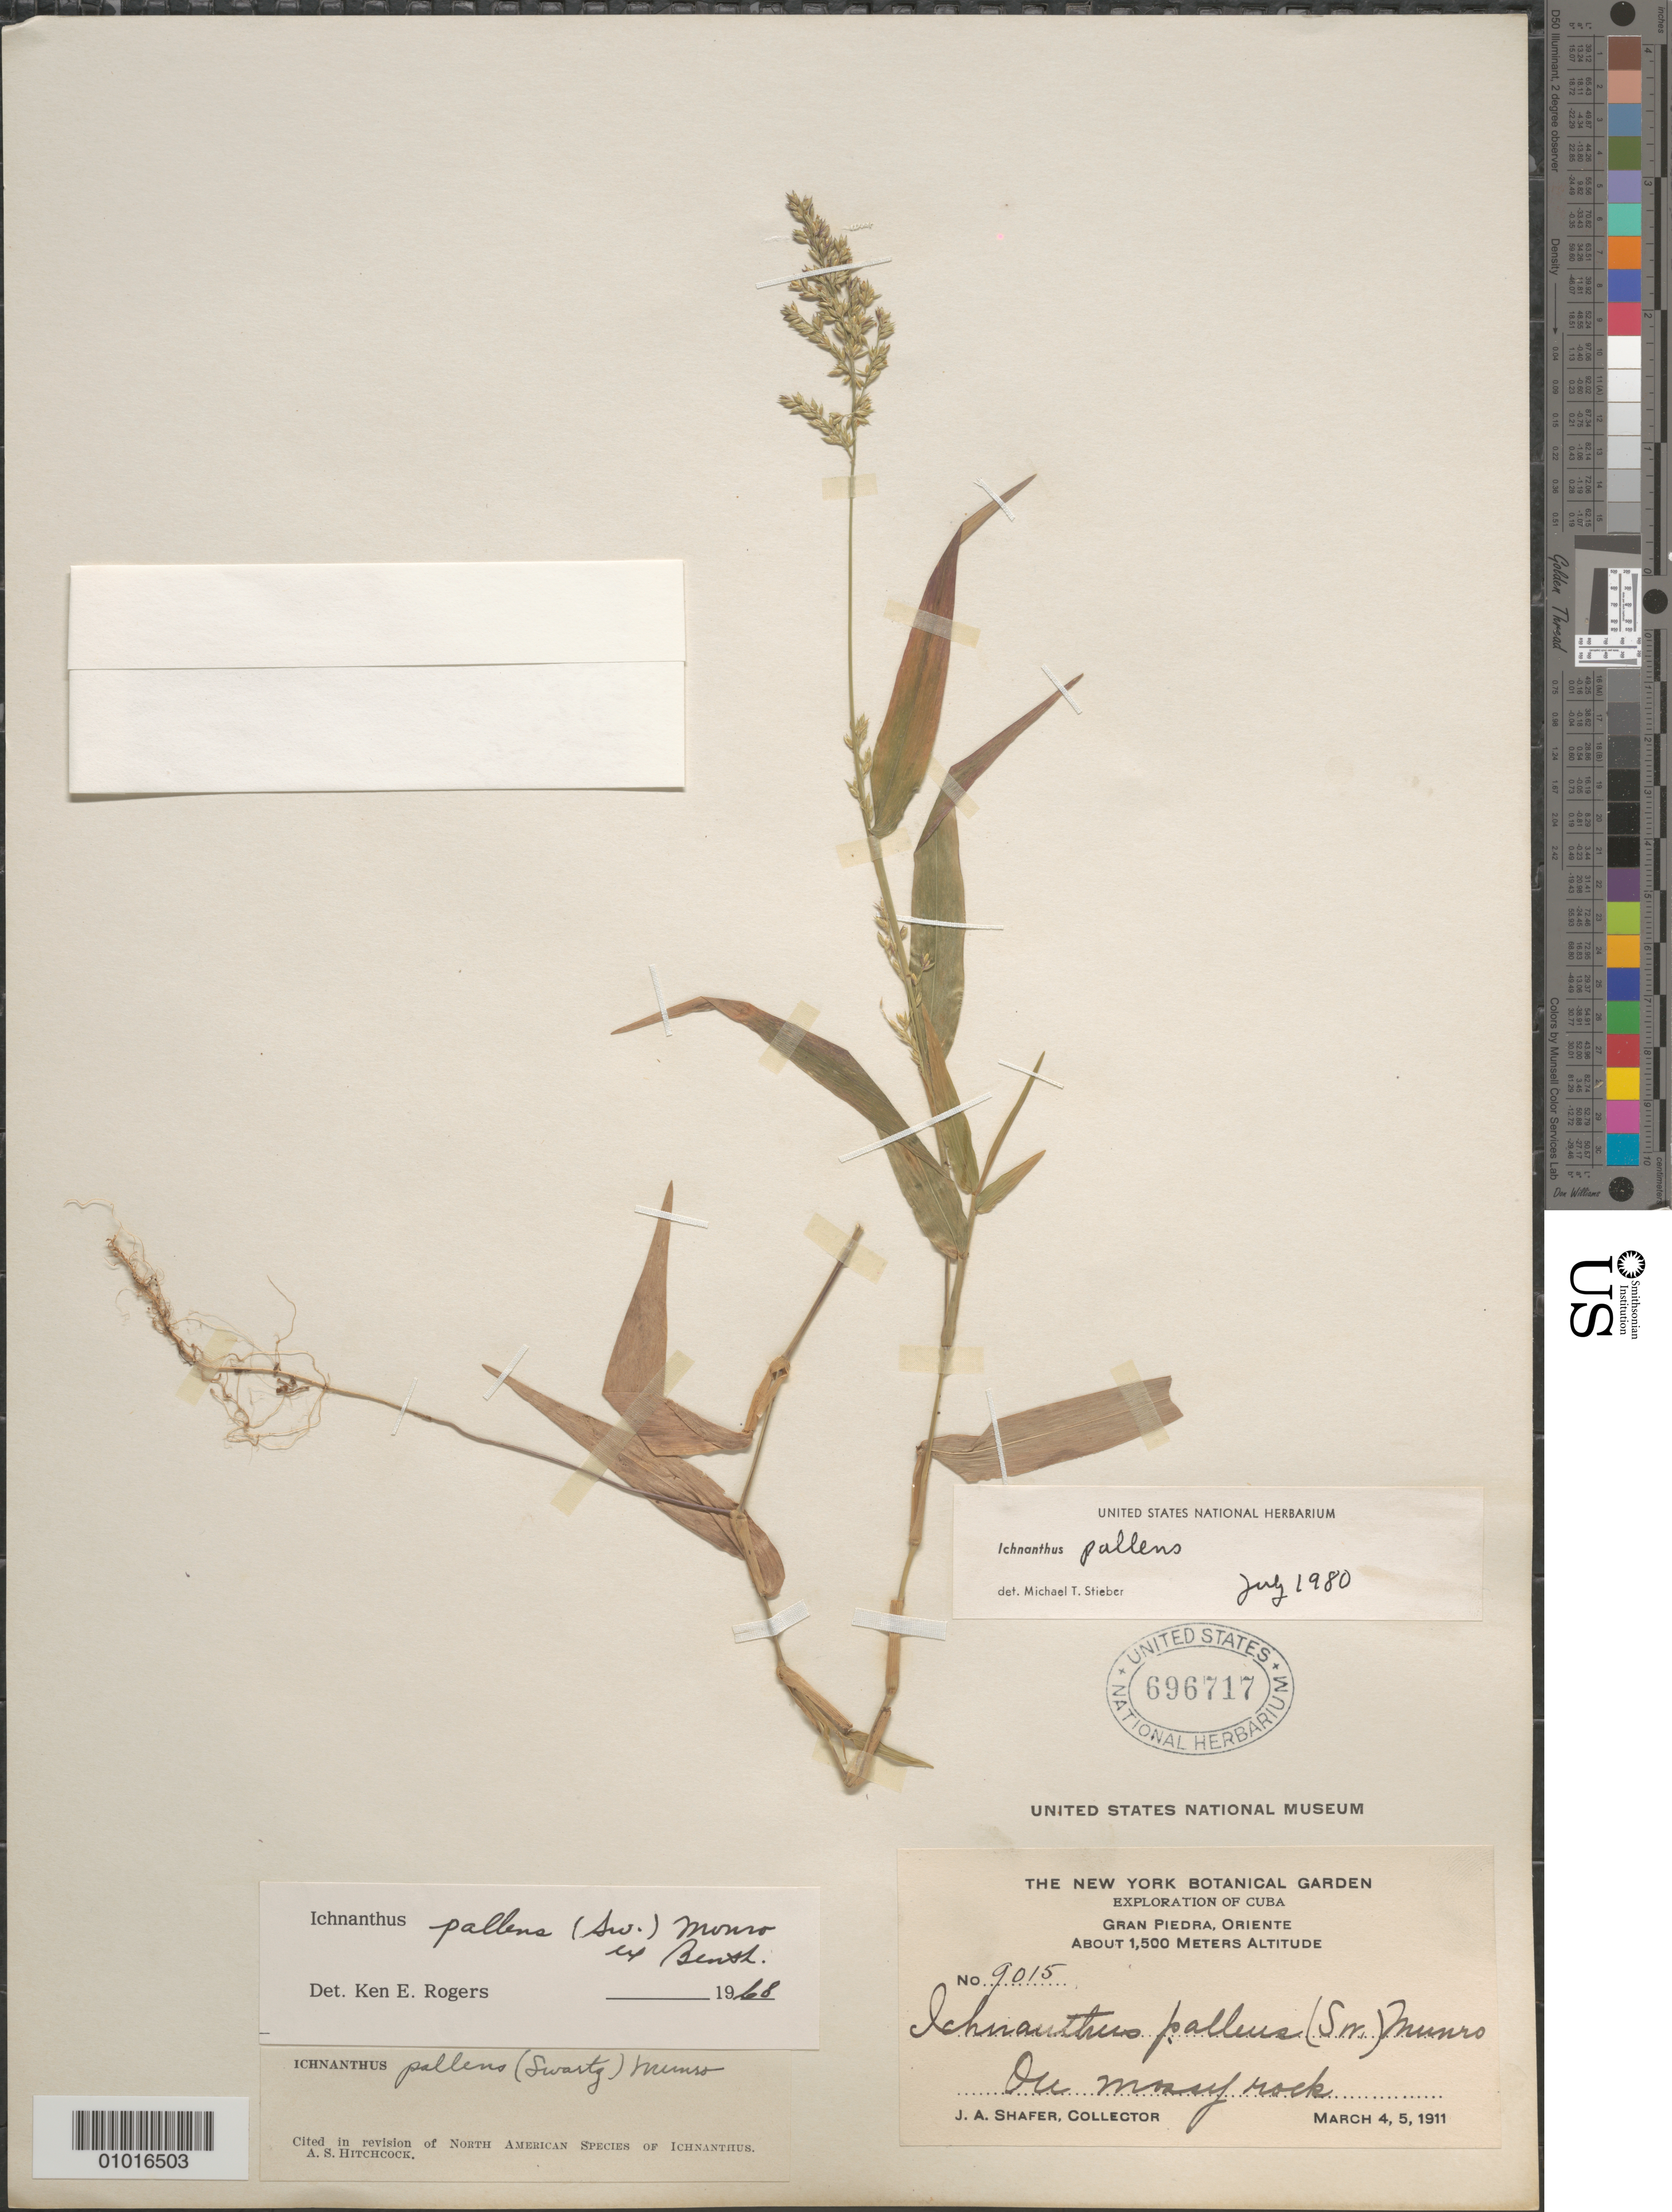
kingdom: Plantae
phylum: Tracheophyta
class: Liliopsida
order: Poales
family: Poaceae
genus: Ichnanthus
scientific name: Ichnanthus pallens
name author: (Sw.) Munro ex Benth.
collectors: J. A. Shafer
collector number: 9015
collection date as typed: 04 Mar 1911 to 05 Mar 1911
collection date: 1911-03-04/1911-03-05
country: Cuba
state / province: Oriente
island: Cuba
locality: Gran Piedra, on mossy rock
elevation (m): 1500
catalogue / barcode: US 696717